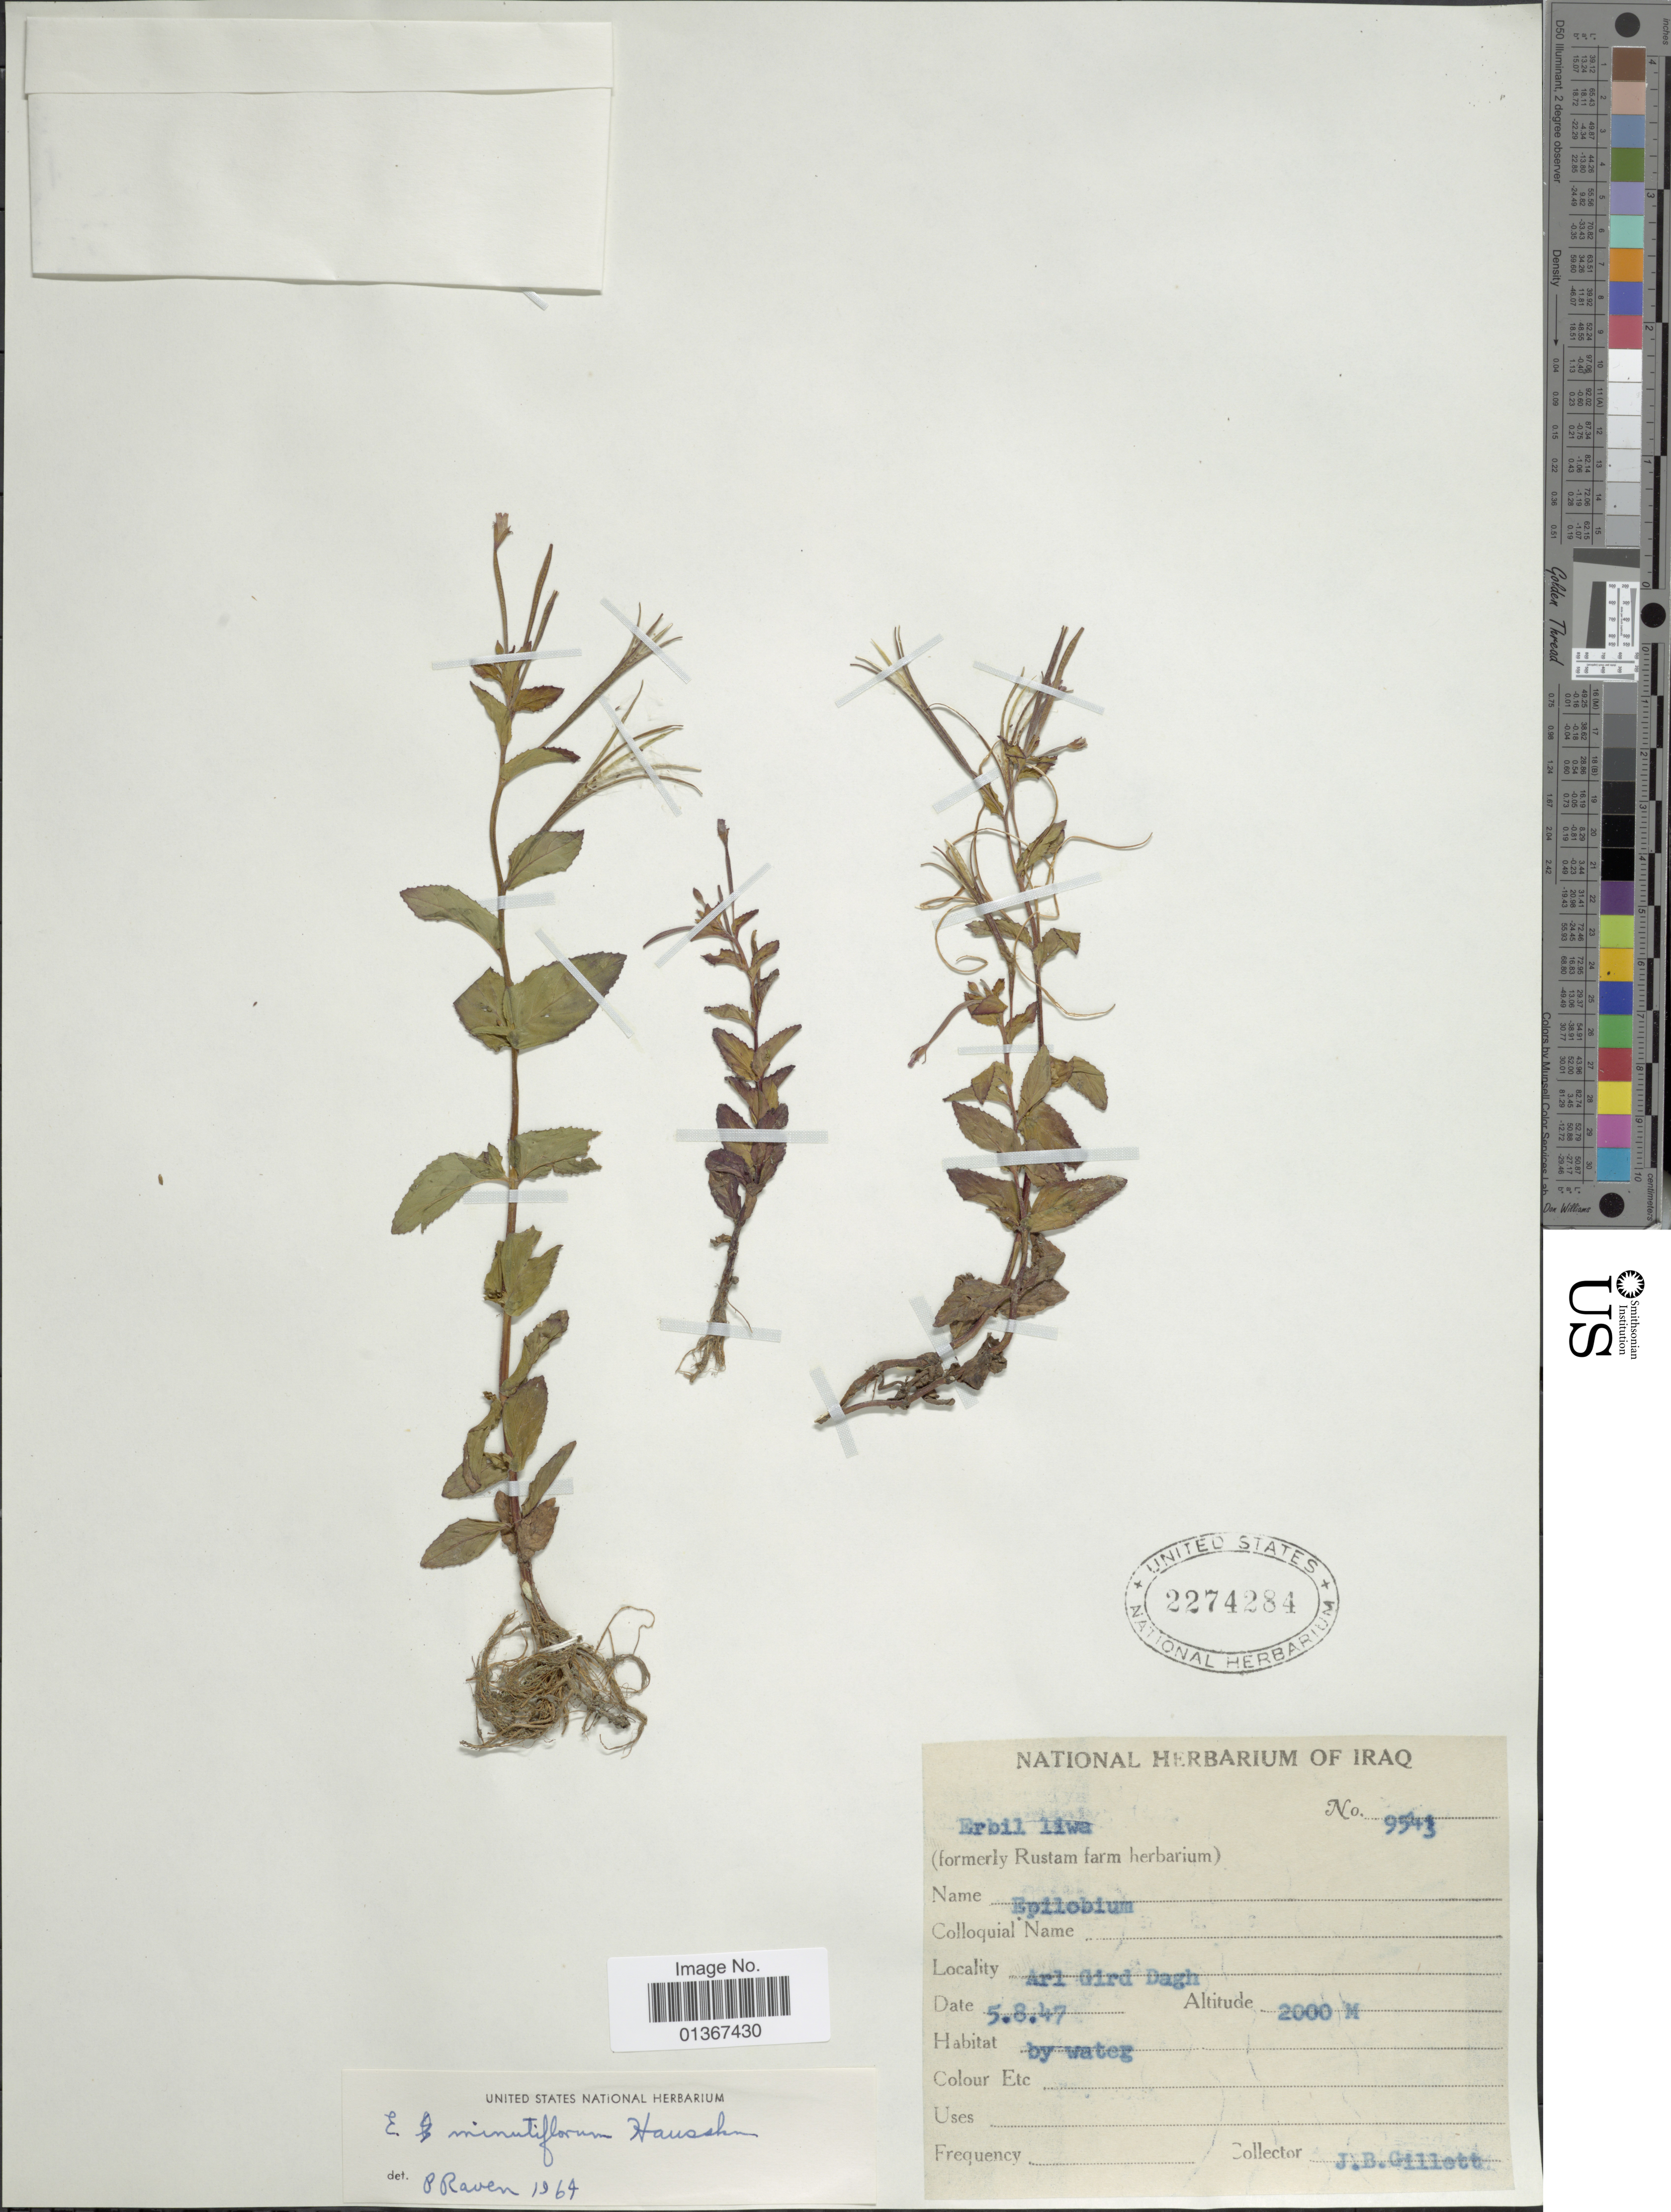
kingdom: Plantae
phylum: Tracheophyta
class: Magnoliopsida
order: Myrtales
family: Onagraceae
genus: Epilobium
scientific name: Epilobium minutiflorum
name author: Hausskn.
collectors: J. B. Gillett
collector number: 9543*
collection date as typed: Transcribed d/m/y: 5/8/47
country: Iraq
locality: Arl Gird Dagh.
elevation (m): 2000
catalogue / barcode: US 2274284